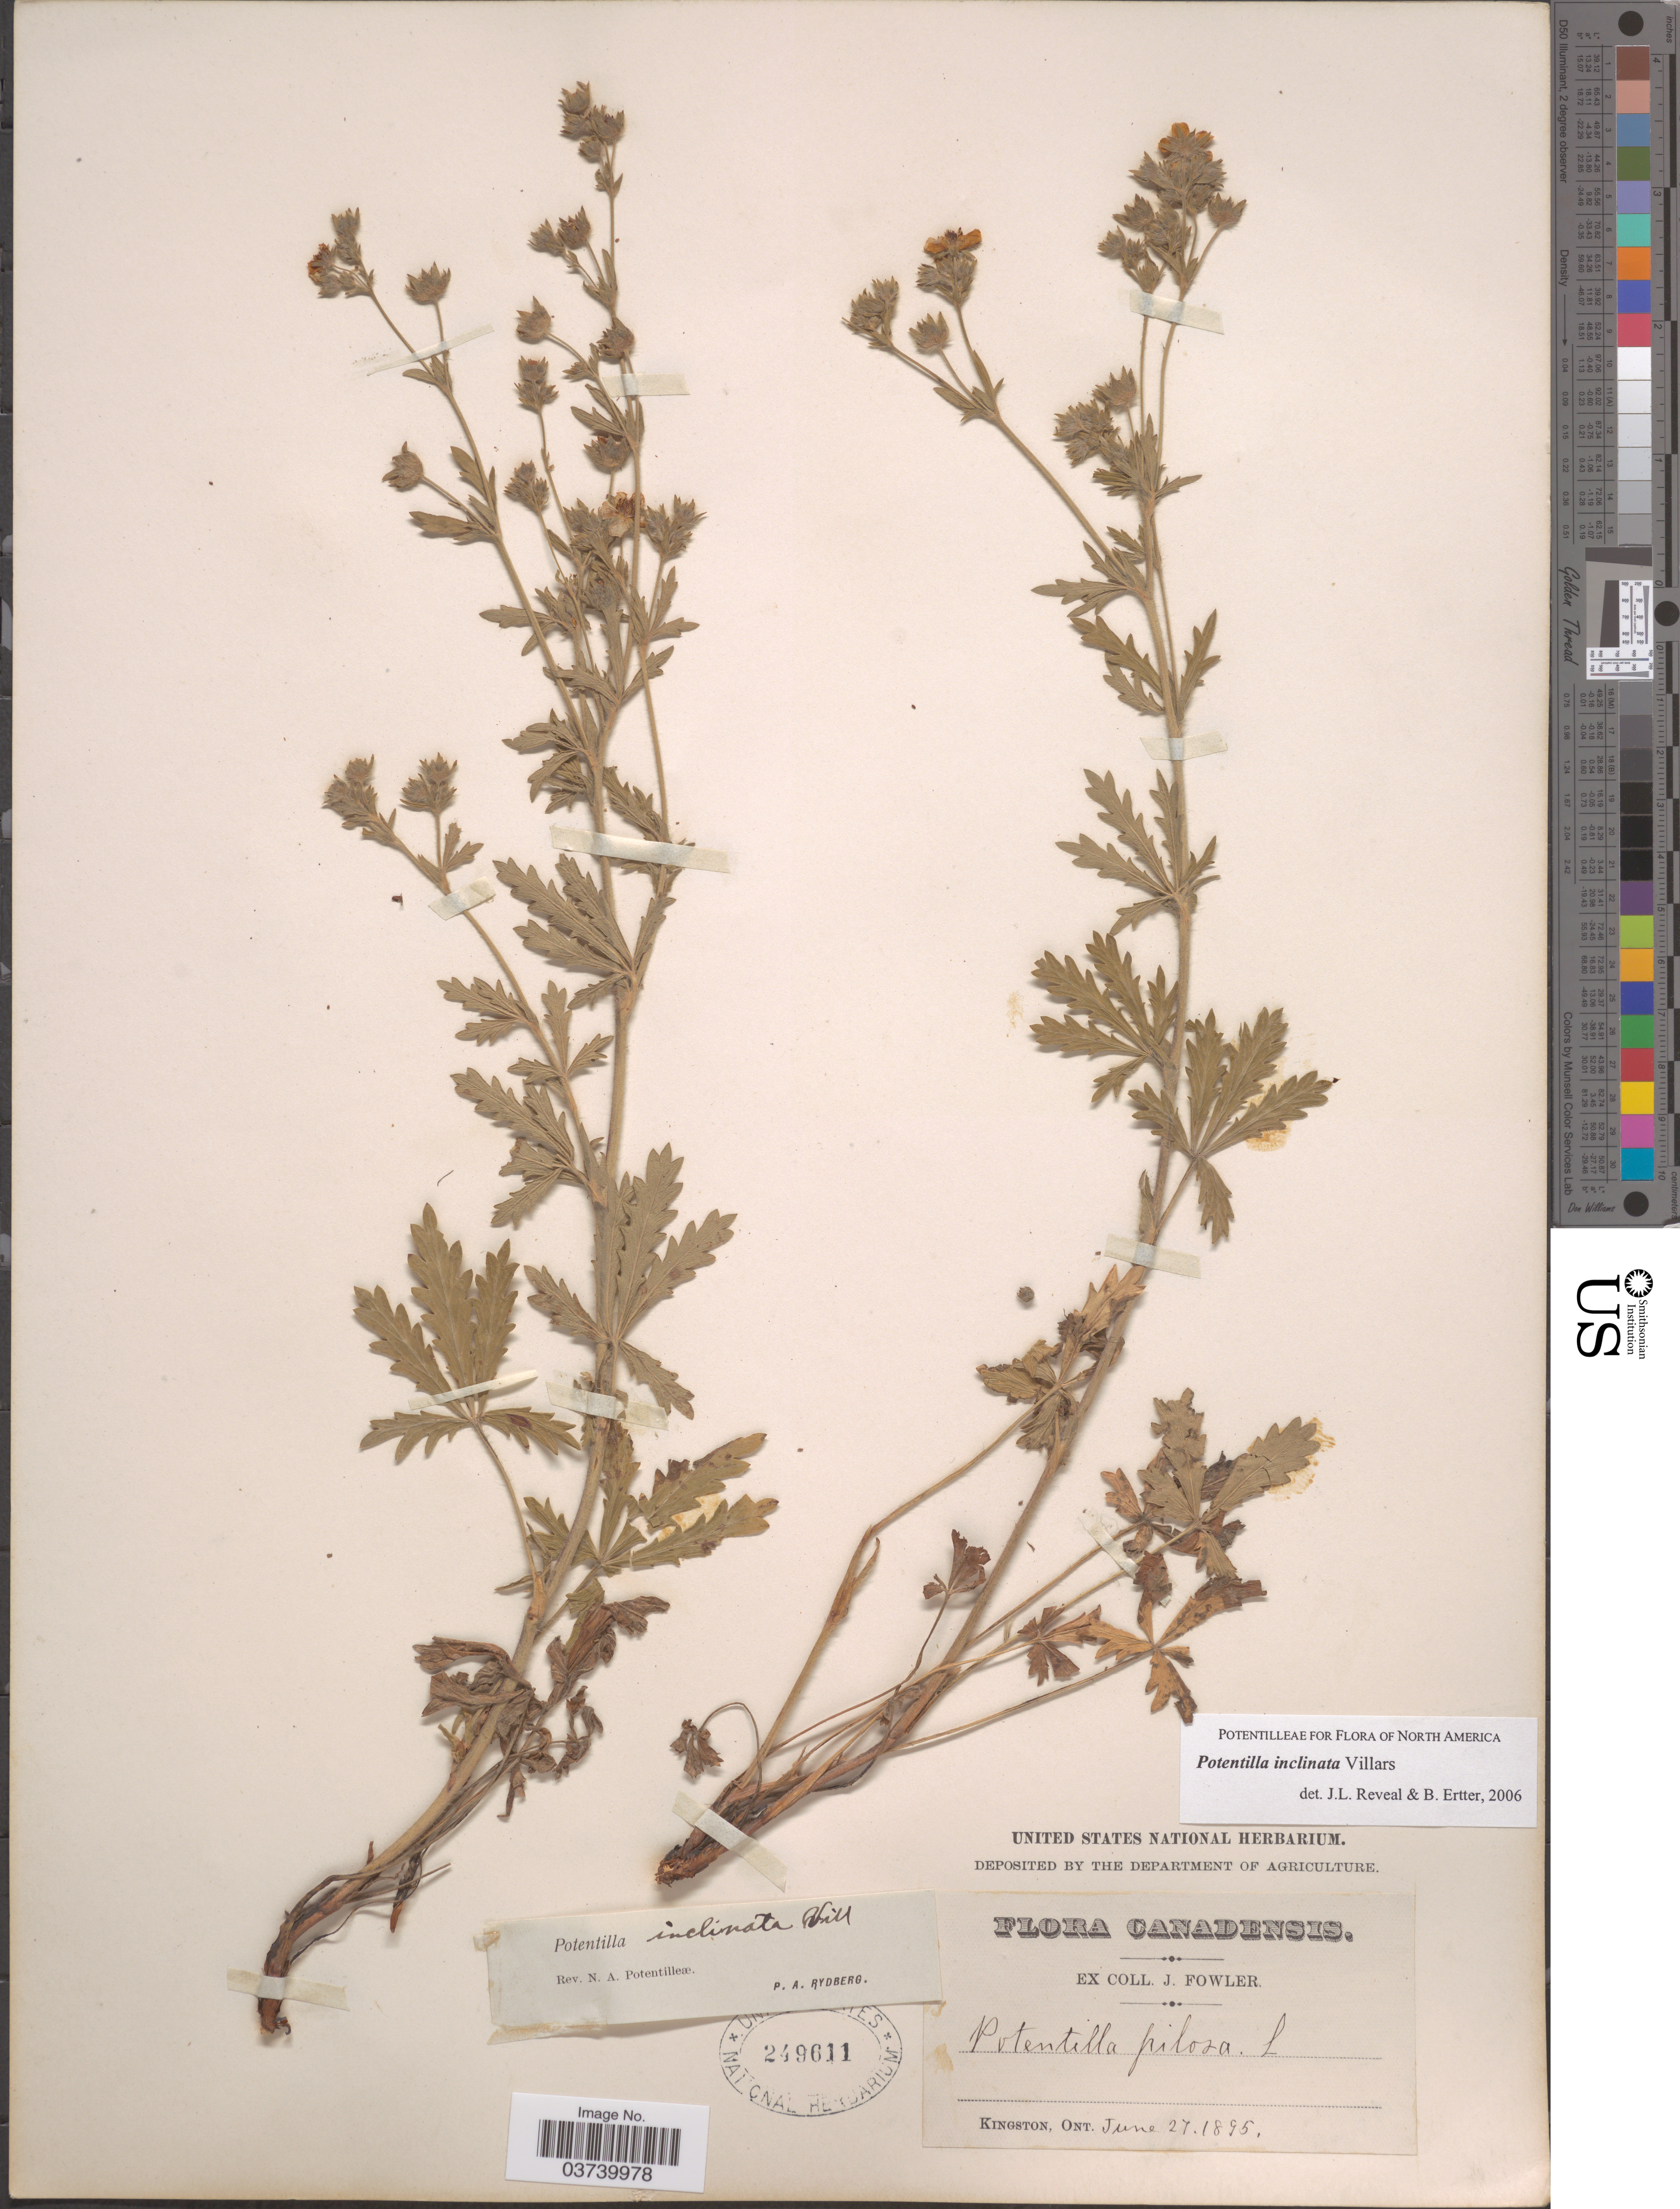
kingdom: Plantae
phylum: Tracheophyta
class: Magnoliopsida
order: Rosales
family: Rosaceae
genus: Potentilla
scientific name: Potentilla inclinata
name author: Vill.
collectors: J. Fowler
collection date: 1895-06-27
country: Canada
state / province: Ontario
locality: Kingston.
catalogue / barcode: US 249611